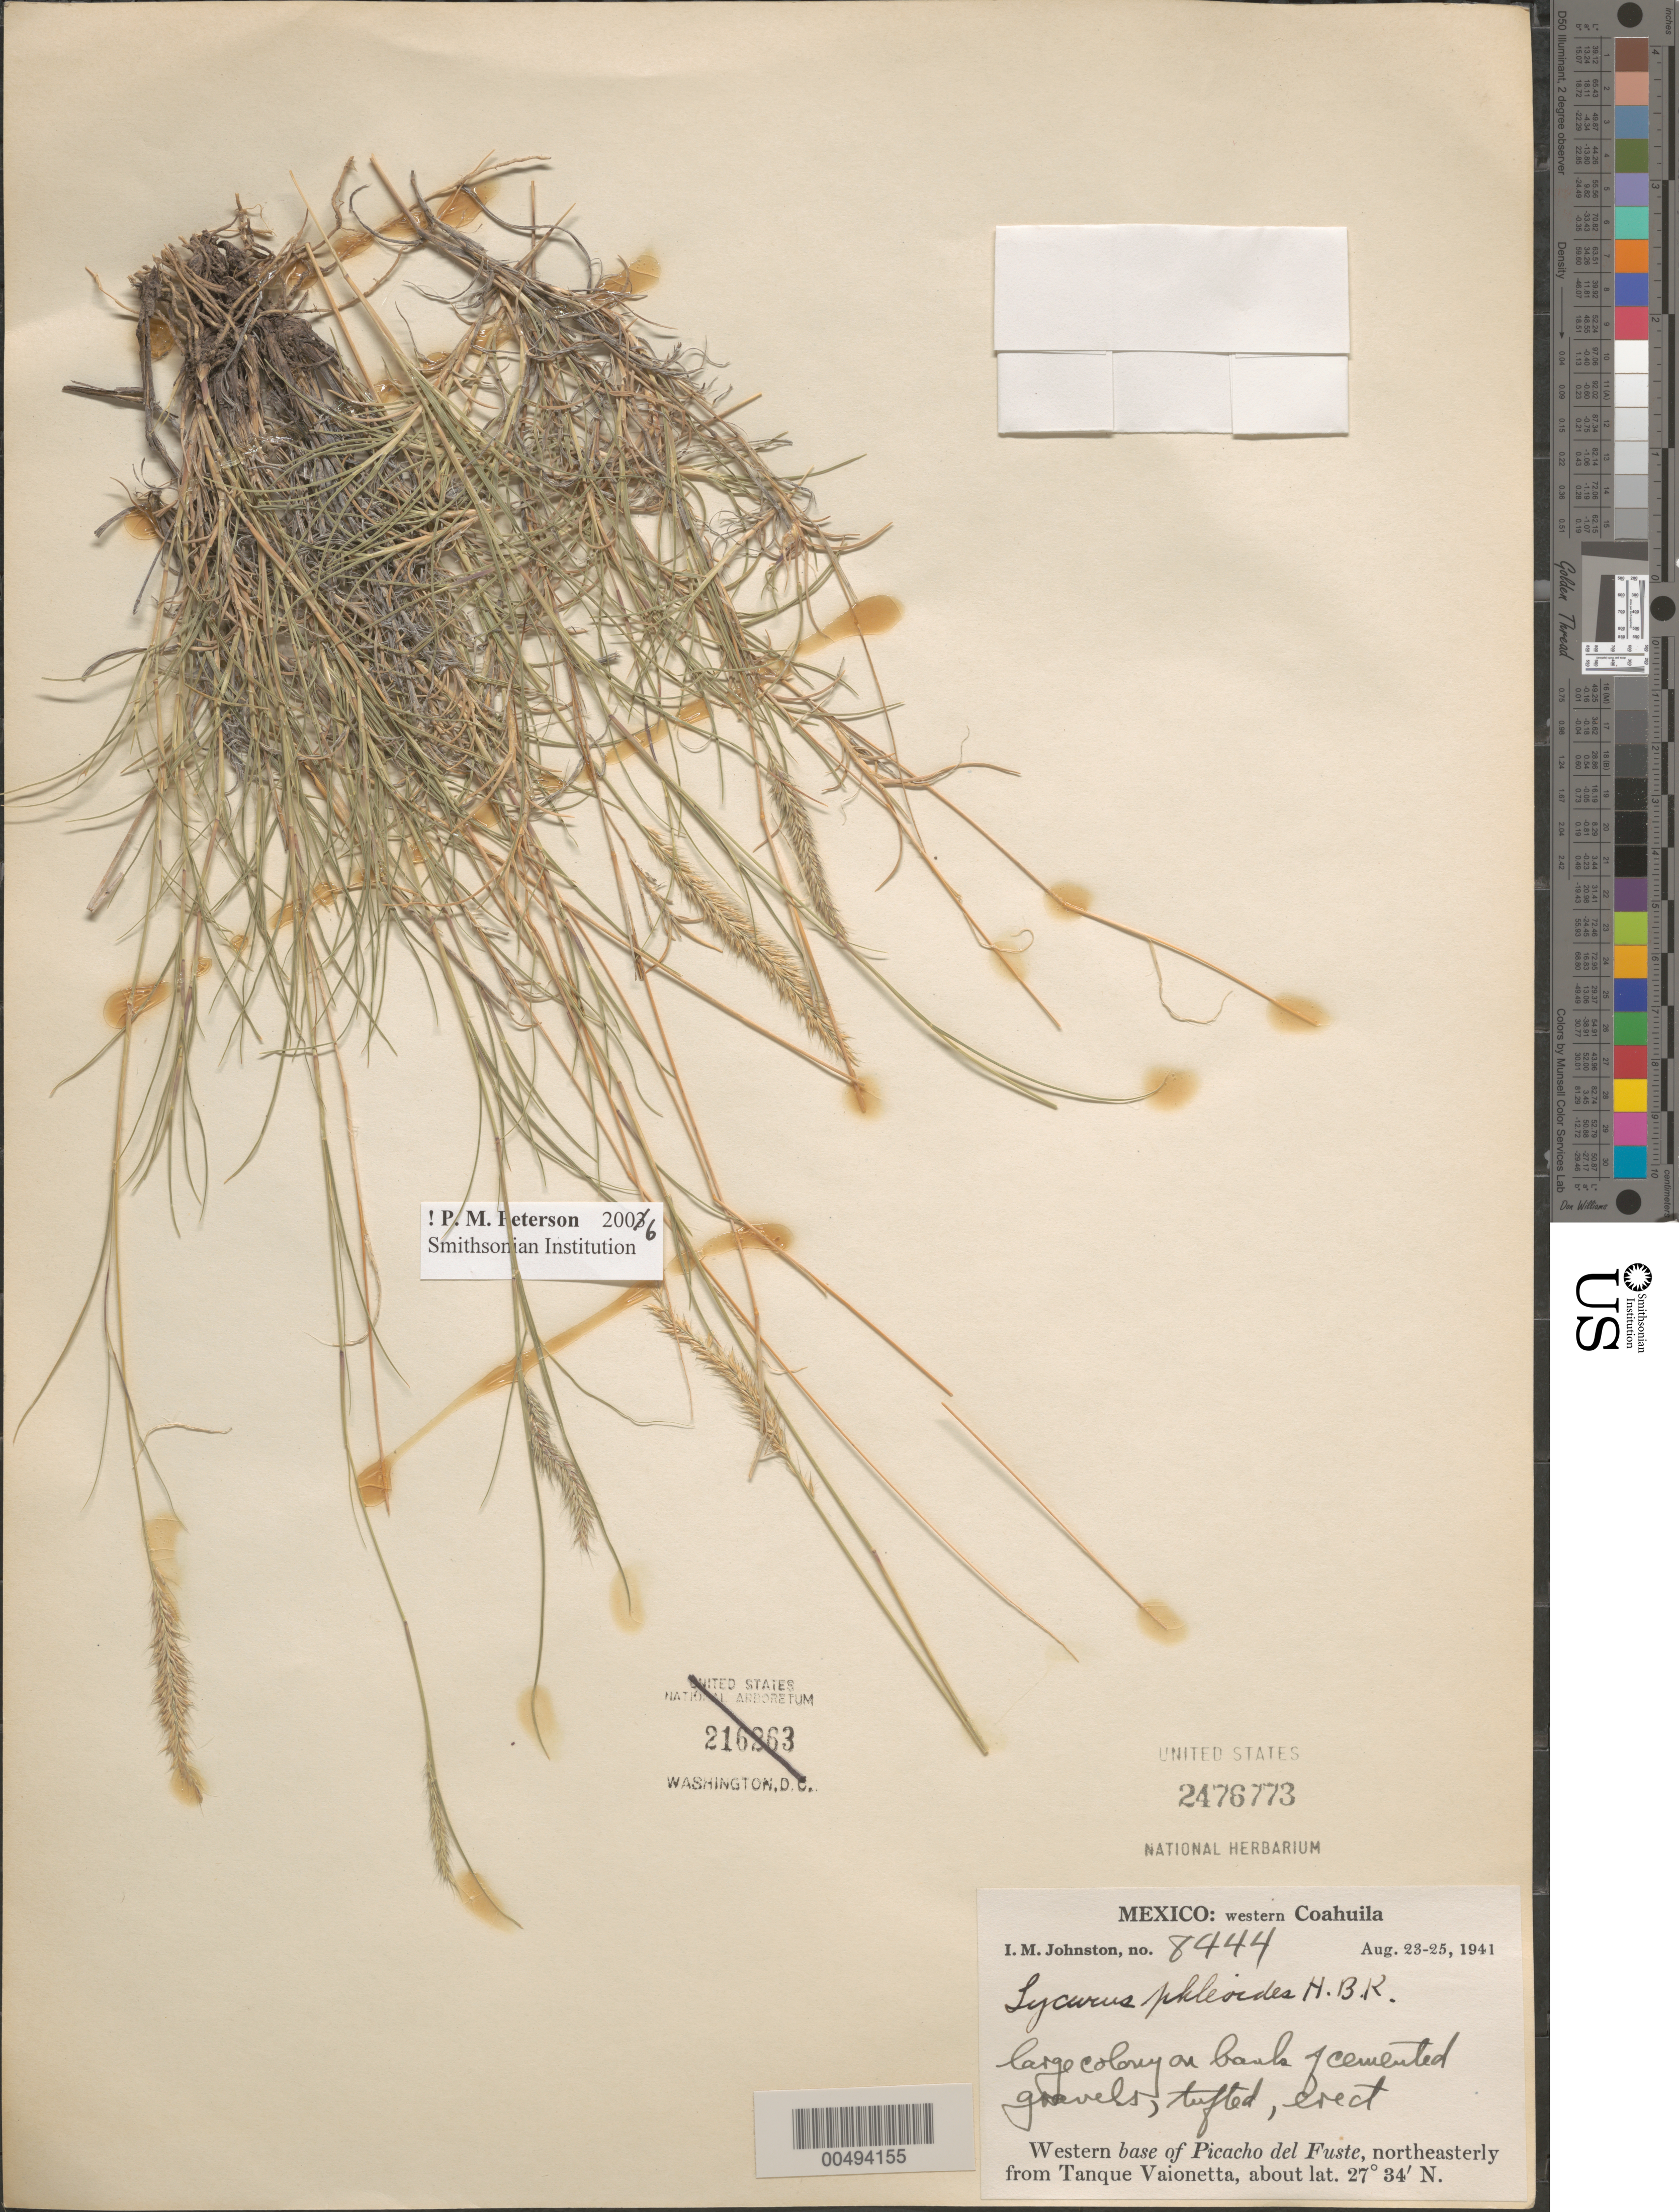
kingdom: Plantae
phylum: Tracheophyta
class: Liliopsida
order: Poales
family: Poaceae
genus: Lycurus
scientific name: Lycurus phleoides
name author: Kunth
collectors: I.M. Johnston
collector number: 8444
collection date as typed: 23 Aug 1941 to 25 Aug 1941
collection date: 1941-08-23/1941-08-25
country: Mexico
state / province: Coahuila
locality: W Coahuila, W base of Picacho del Fuste, NE from Tanque Vaionetta (lat/long recorded as: lat=27:34:0:N long=:::W)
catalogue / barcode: US 2476773